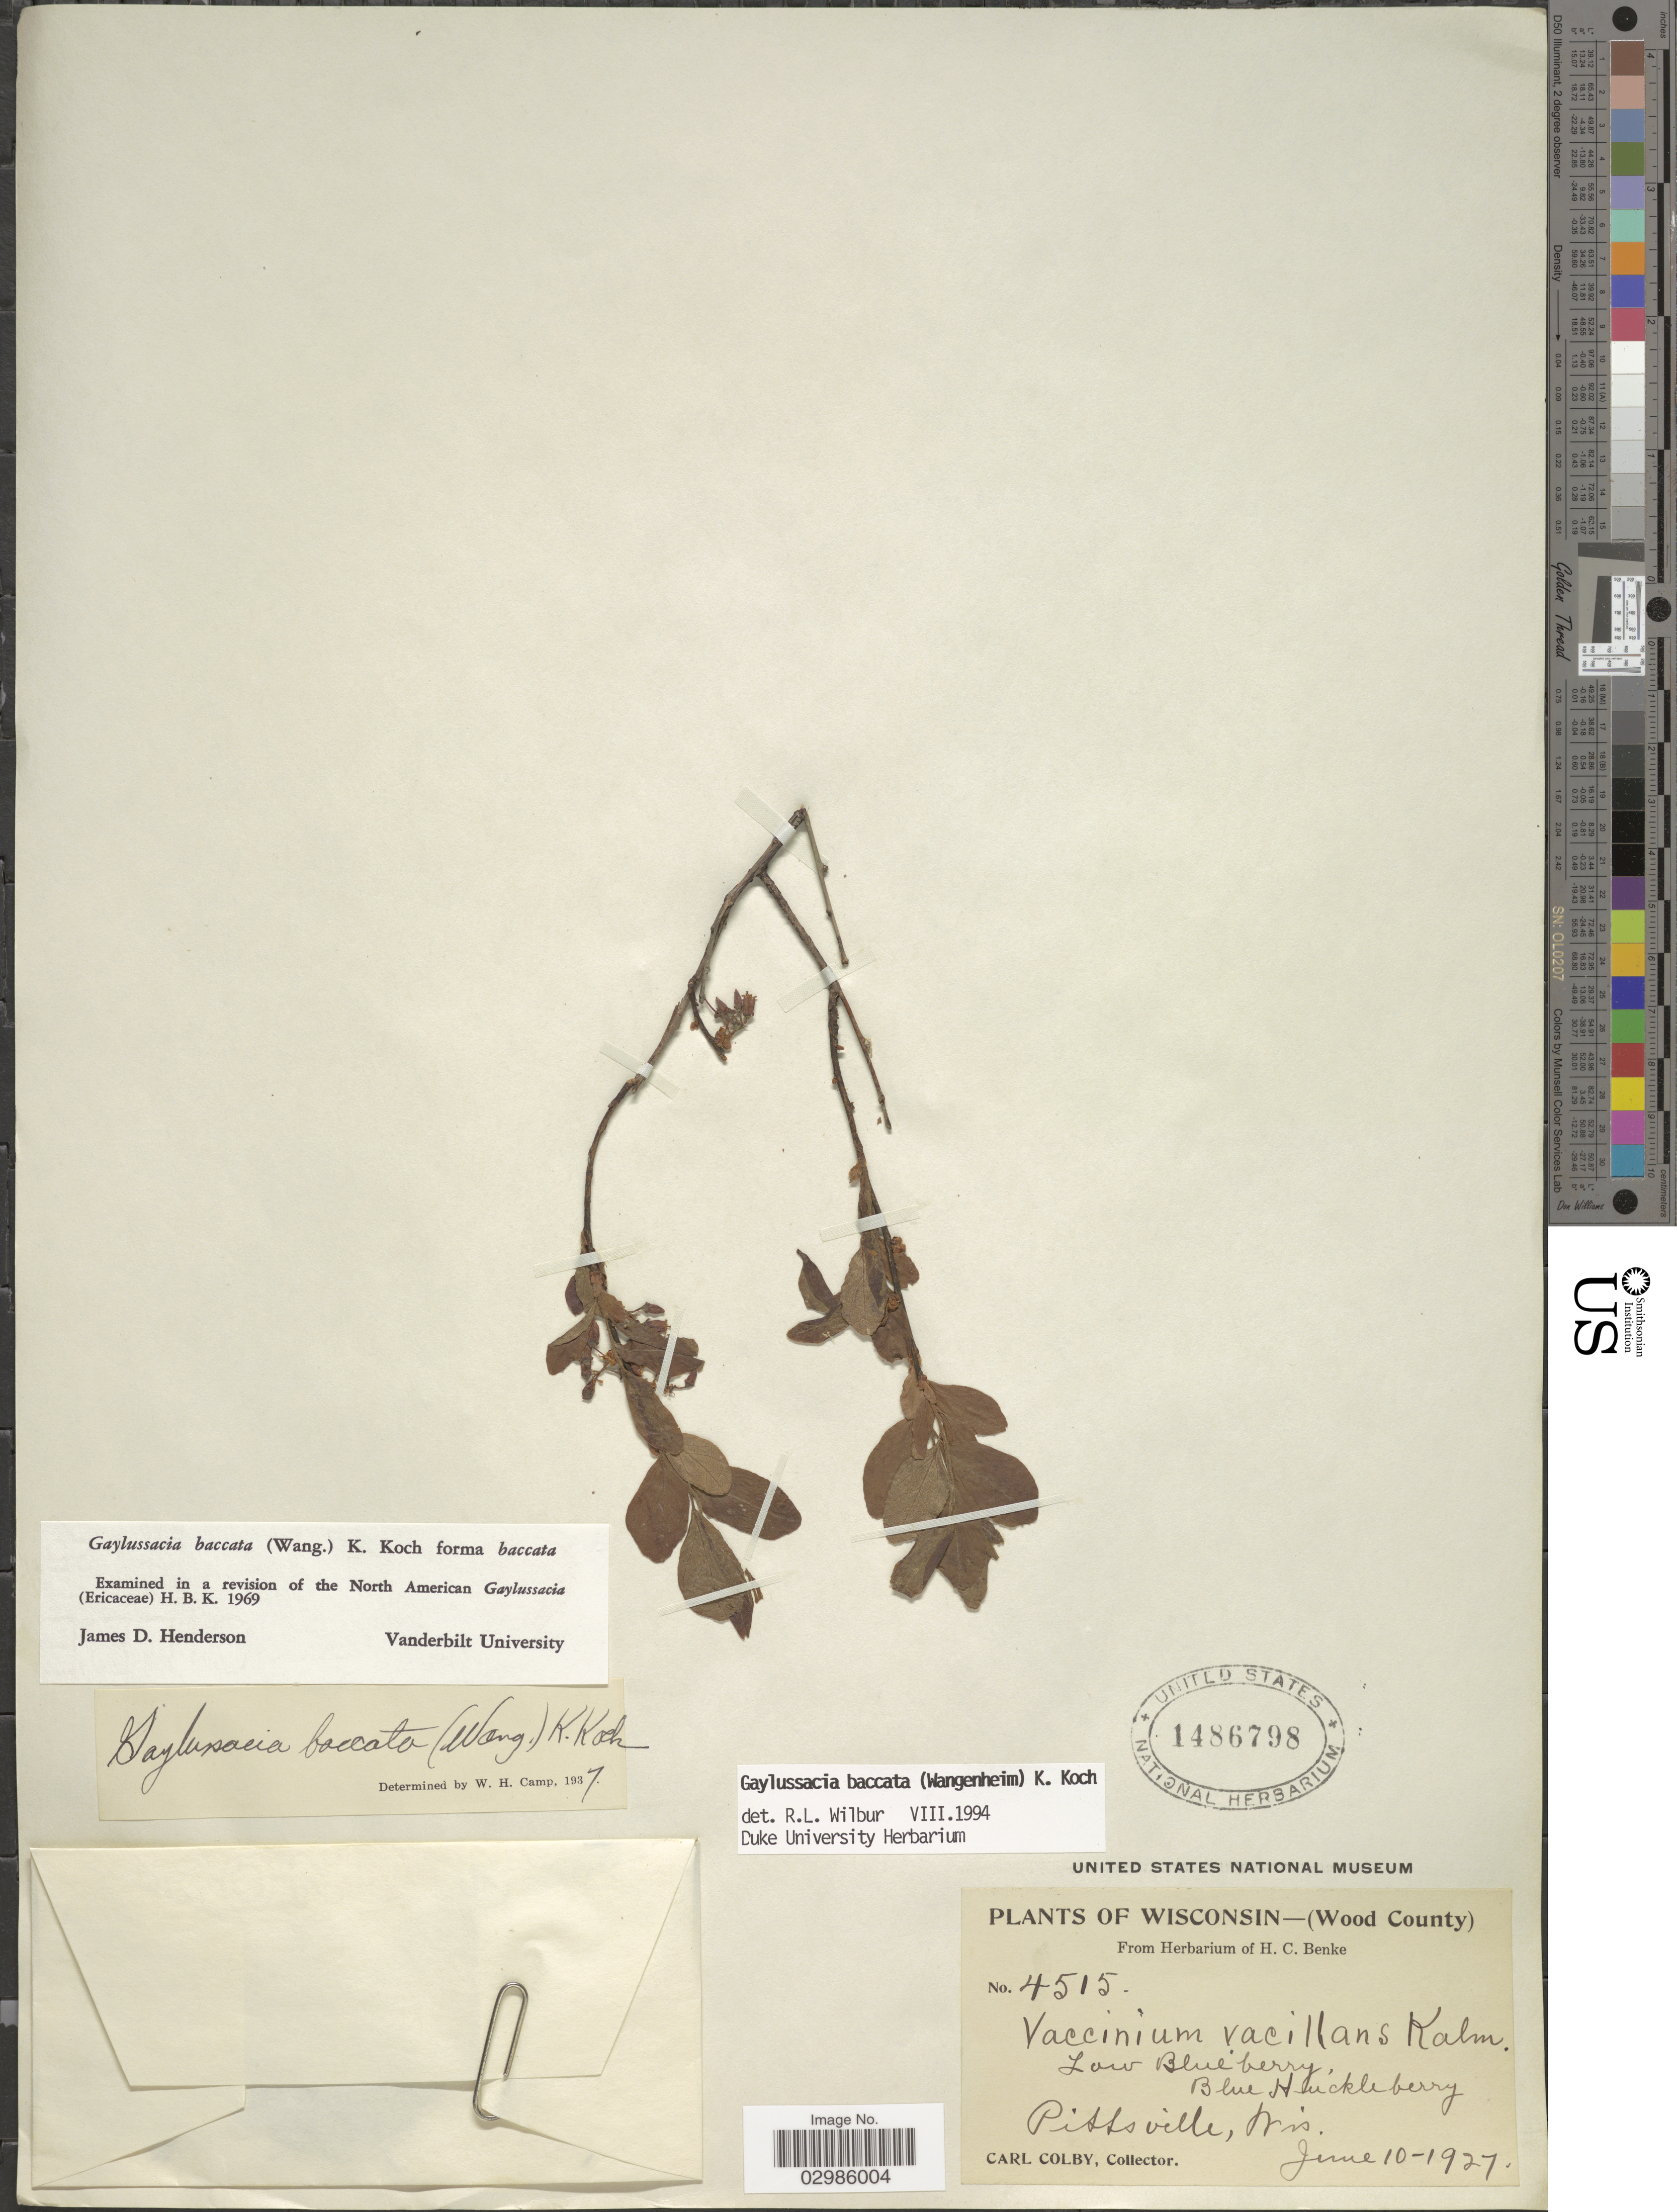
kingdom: Plantae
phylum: Tracheophyta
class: Magnoliopsida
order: Ericales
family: Ericaceae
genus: Gaylussacia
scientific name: Gaylussacia baccata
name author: (Wangenh.) K. Koch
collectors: C. Colby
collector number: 4515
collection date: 1927-06-10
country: United States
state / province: Wisconsin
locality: (Wood County). Low Blueberry Blue Huckleberry. [unsure placement] Pittsville.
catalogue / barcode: US 1486798